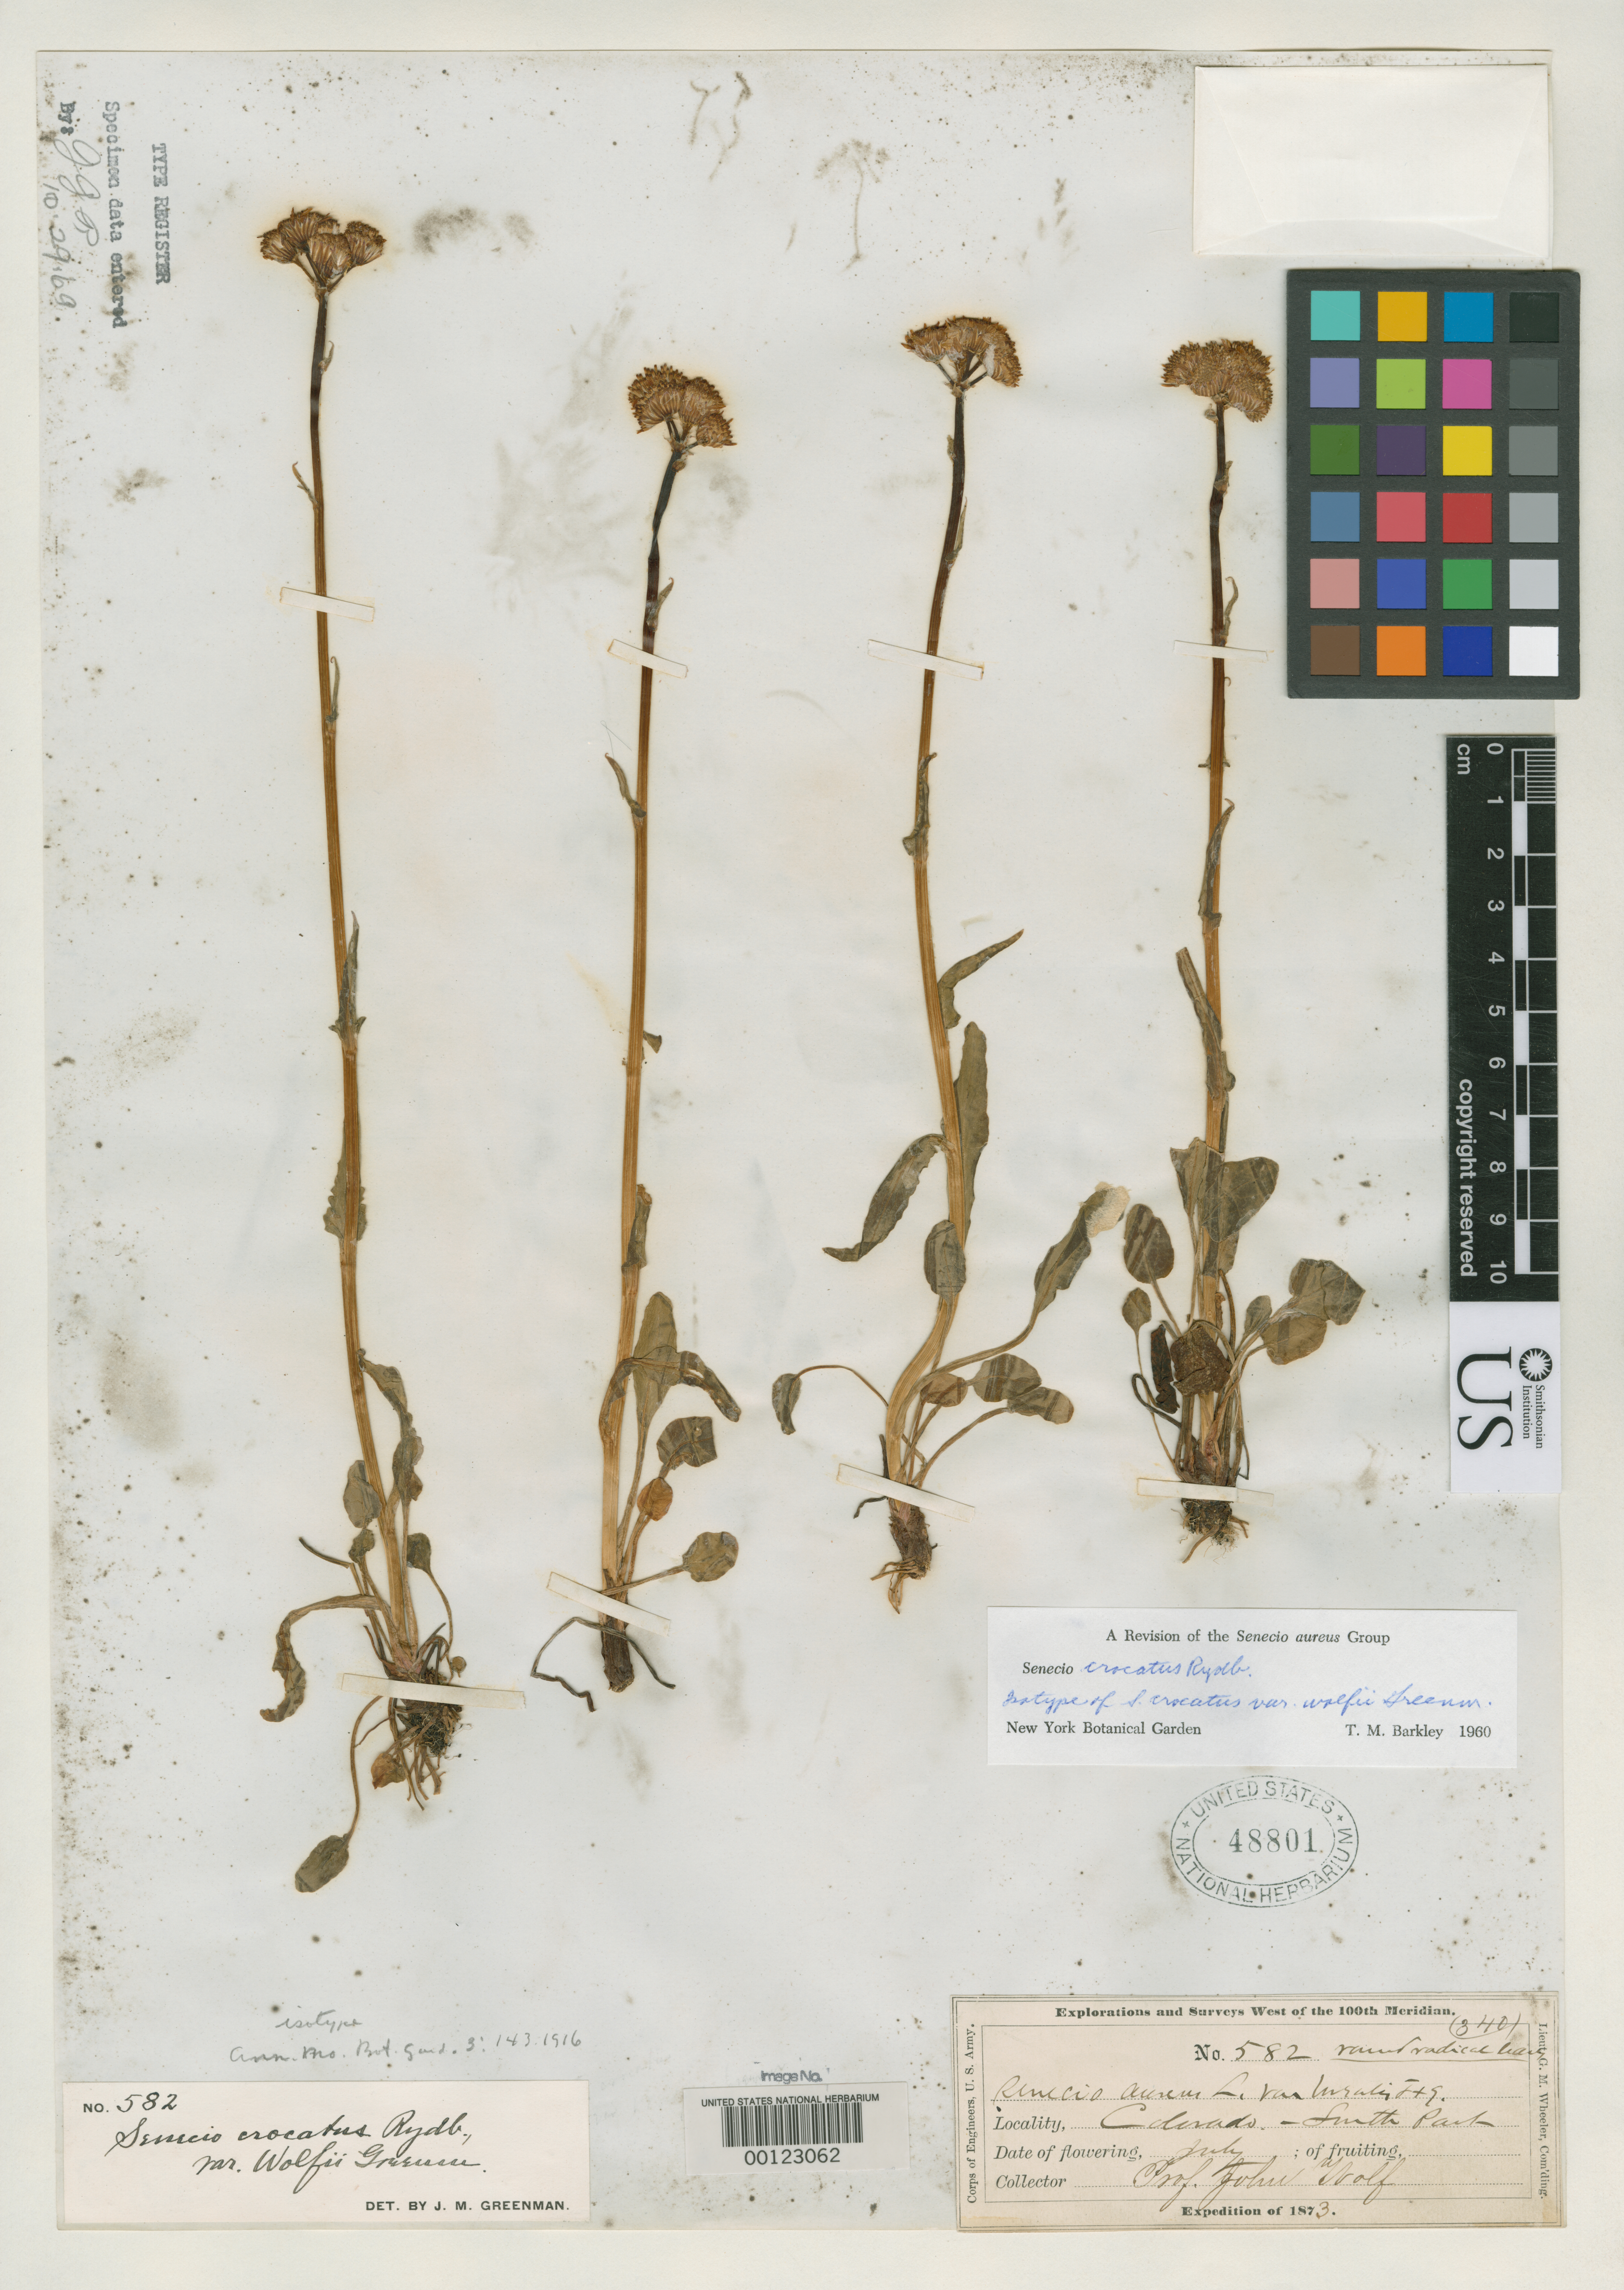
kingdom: Plantae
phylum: Tracheophyta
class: Magnoliopsida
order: Asterales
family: Asteraceae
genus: Senecio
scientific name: Senecio crocatus var. wolfii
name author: Greenm.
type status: Syntype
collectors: J. Wolf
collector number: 582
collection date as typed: Jul 1873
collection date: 1873-07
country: United States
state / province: Colorado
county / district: Park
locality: South Park.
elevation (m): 3048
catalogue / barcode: US 48801